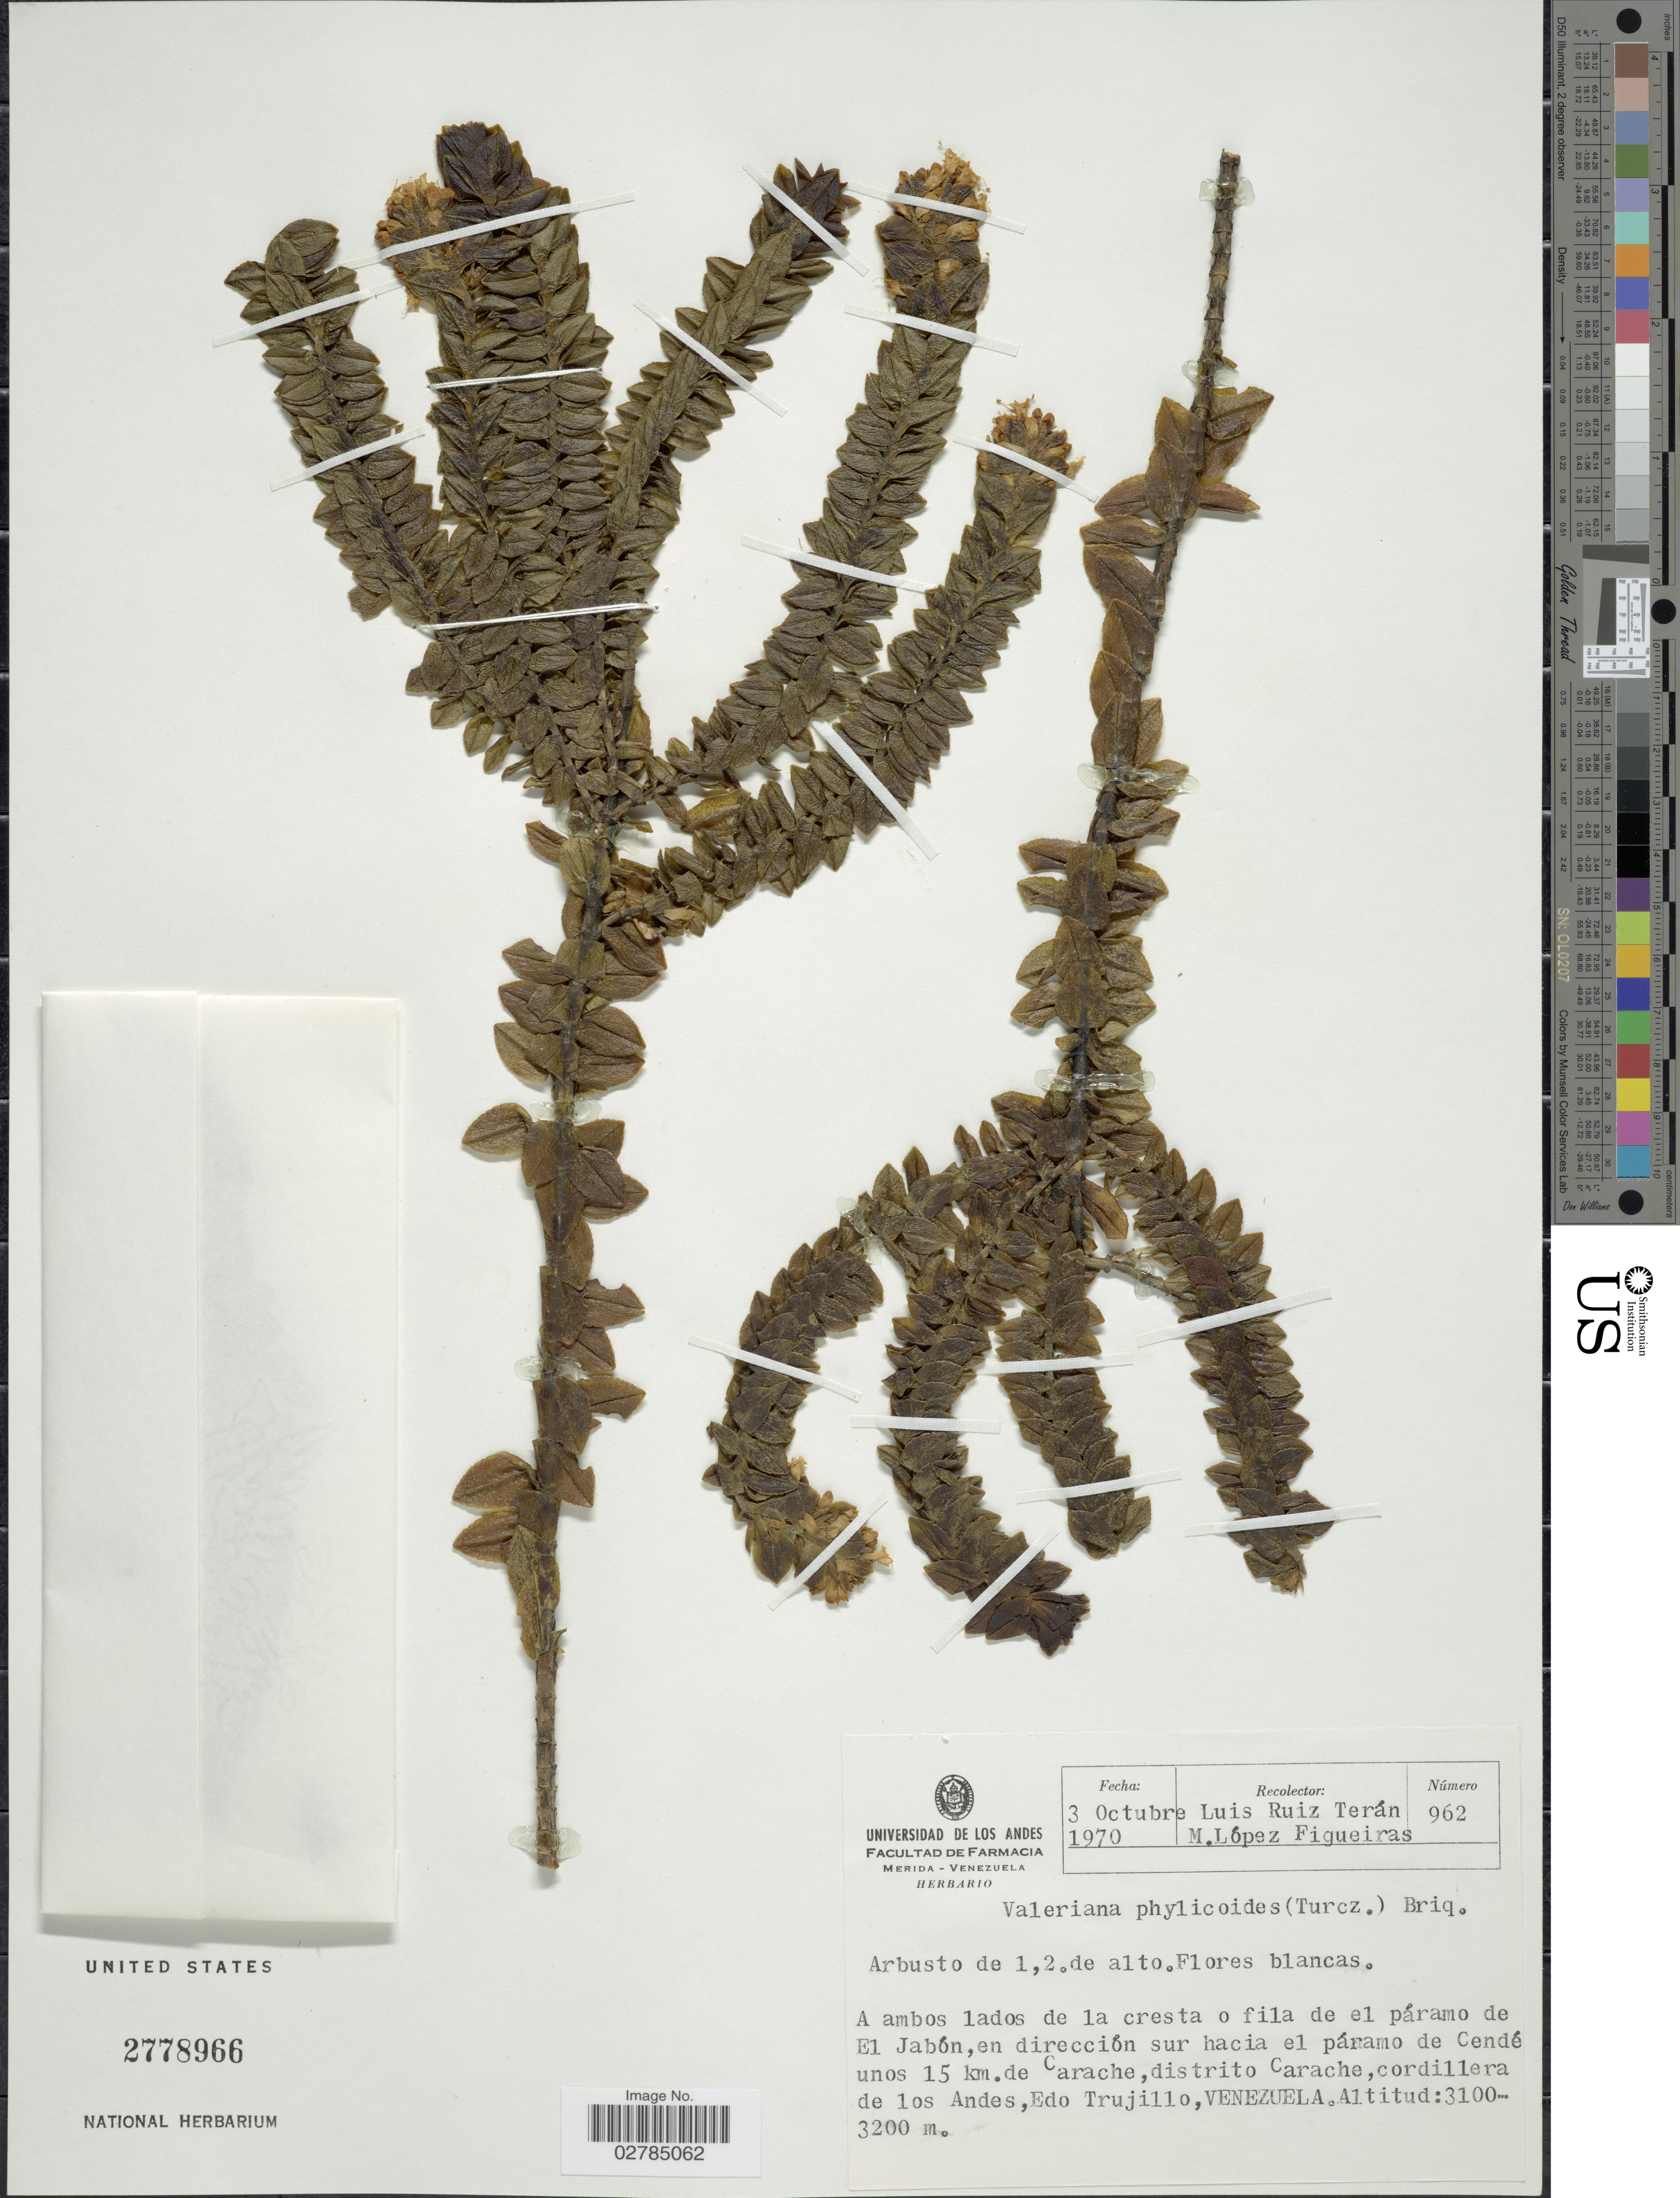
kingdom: Plantae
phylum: Tracheophyta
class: Magnoliopsida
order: Dipsacales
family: Caprifoliaceae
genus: Valeriana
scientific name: Valeriana phylicoides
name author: (Turcz.) Briq.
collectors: L. Teran & M. López Figueiras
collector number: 962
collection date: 1970-10-03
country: Venezuela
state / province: Trujillo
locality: A ambos lados de la cresta o fila de el páramo de el Jabón, en dirección sur hacia el páramo de Cendé unos 15 km. de Carache, distrito Carache, cordillera de los Andes.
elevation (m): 3100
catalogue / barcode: US 2778966